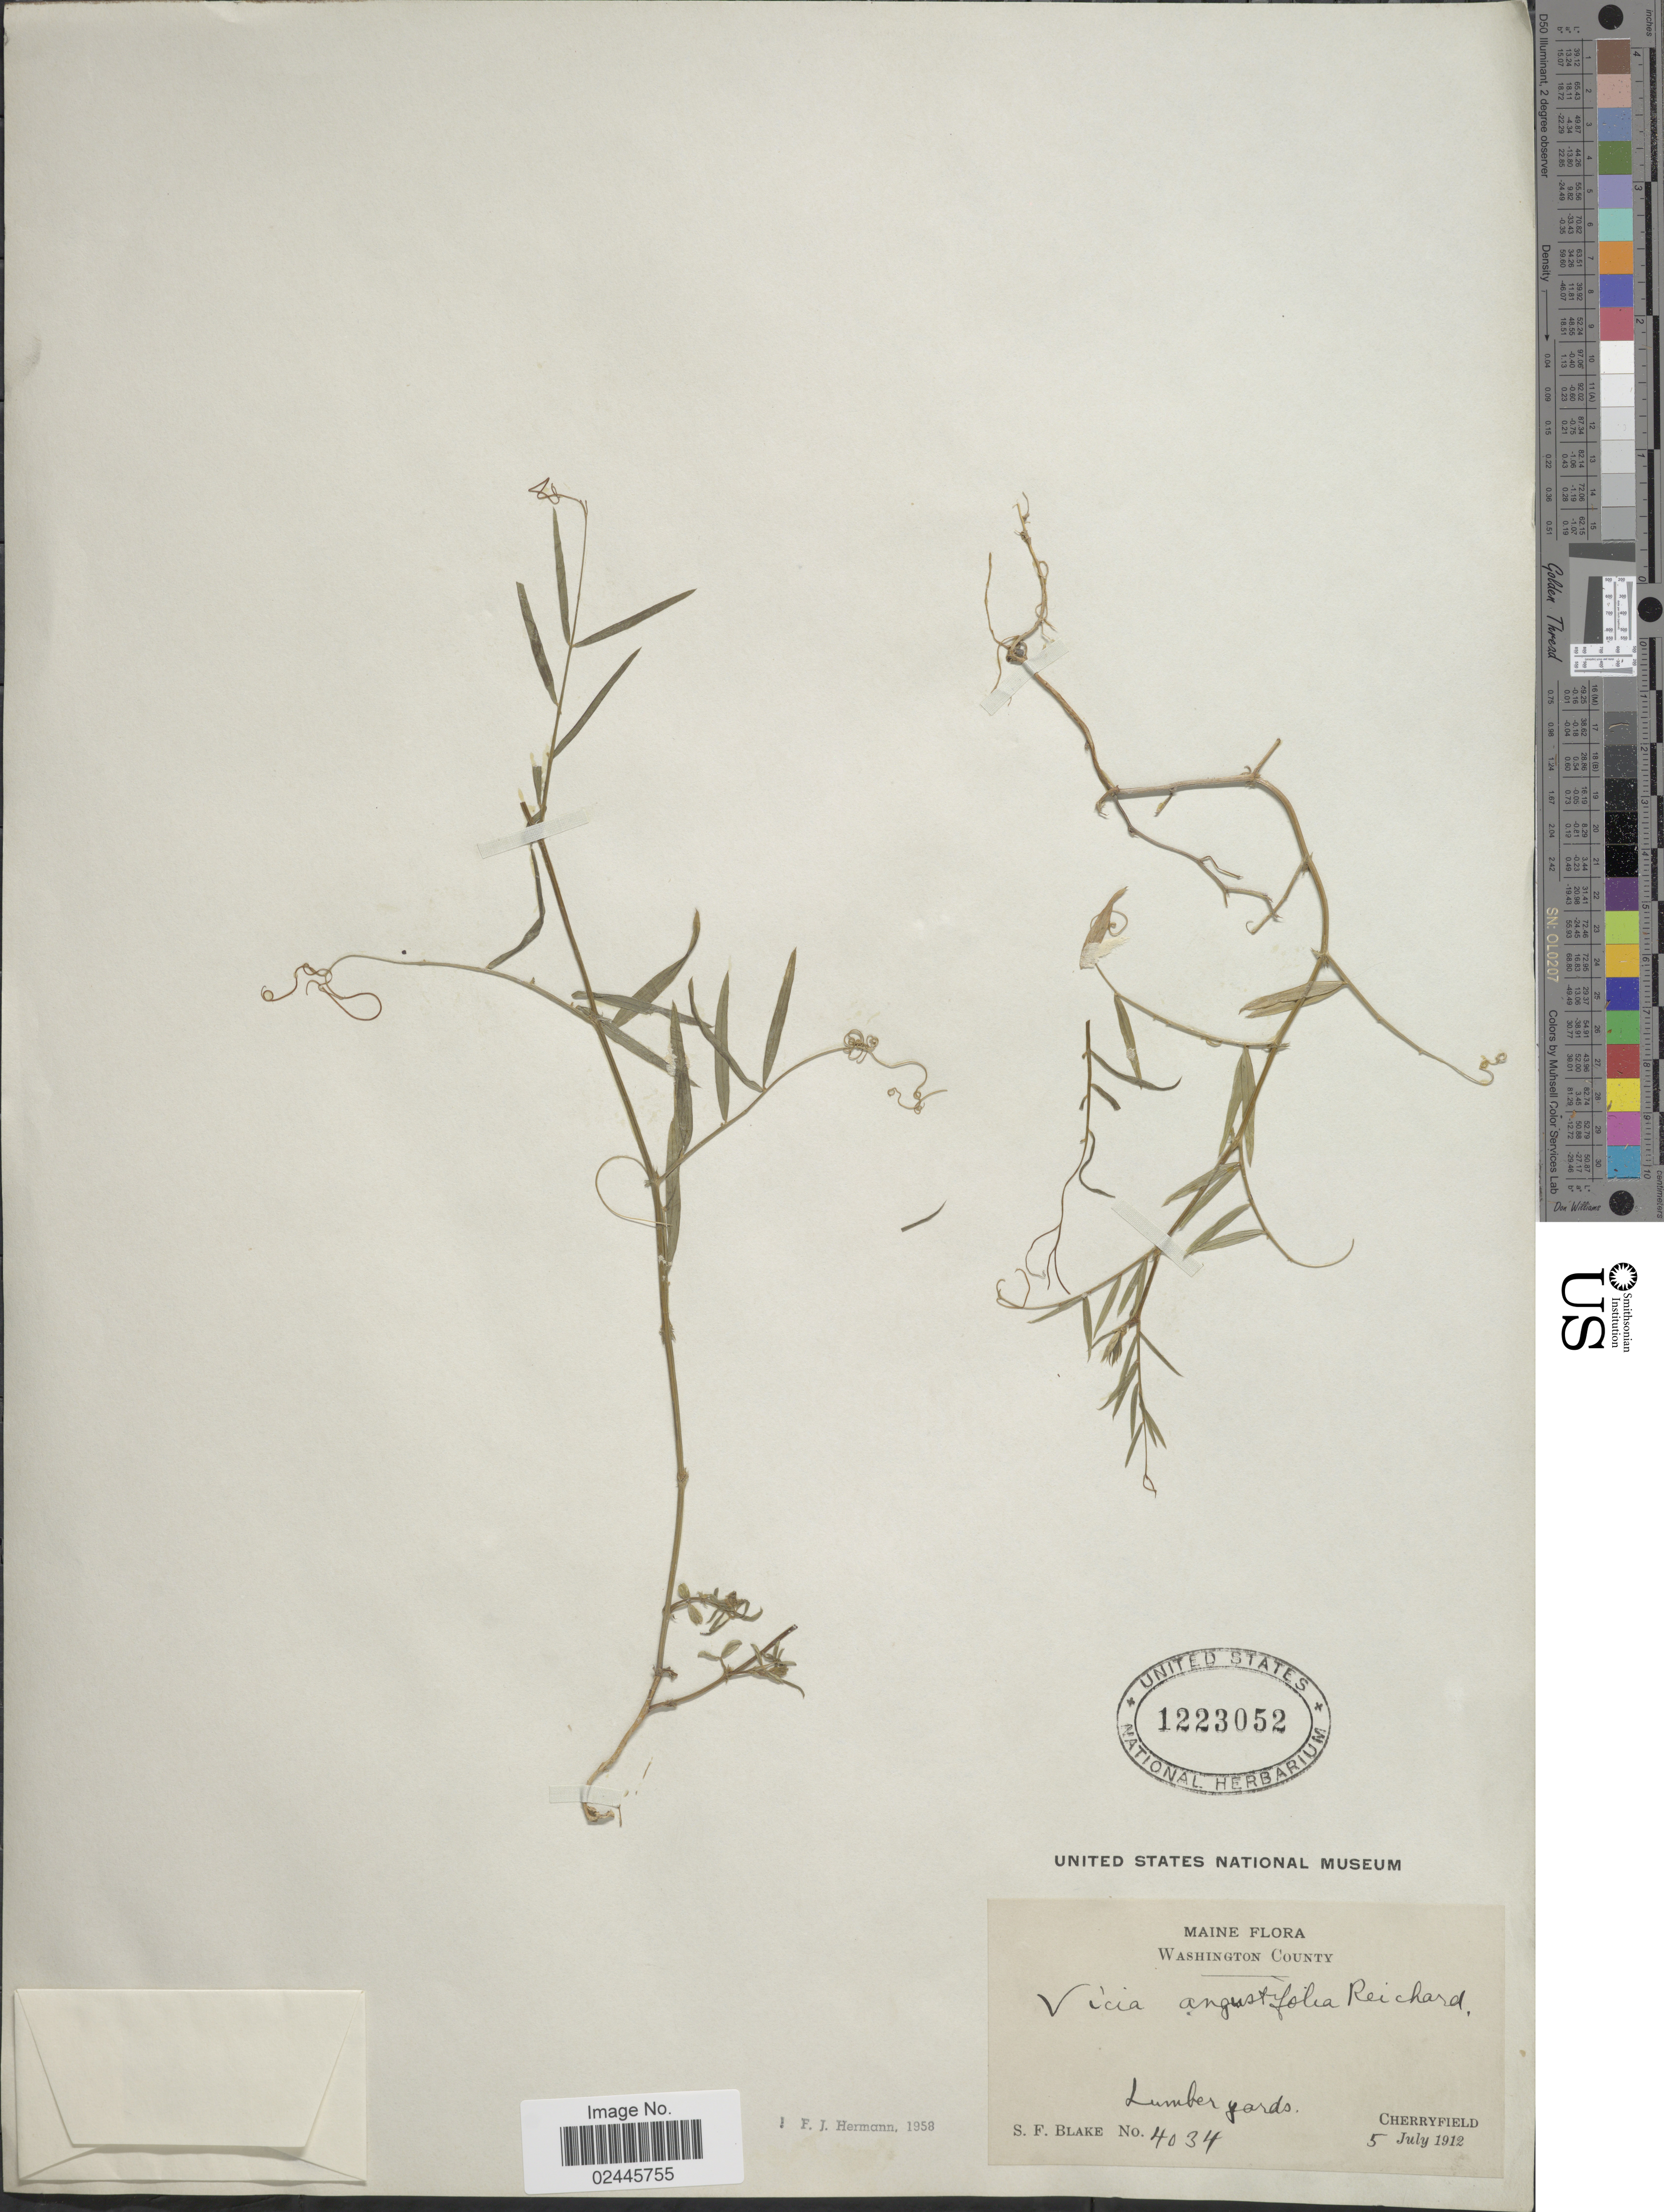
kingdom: Plantae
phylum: Tracheophyta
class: Magnoliopsida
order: Fabales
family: Fabaceae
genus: Vicia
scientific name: Vicia angustifolia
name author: L.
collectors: S. Blake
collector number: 4034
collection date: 1912-07-05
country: United States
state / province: Maine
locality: Washington County. Cherryfield. Lumber yards.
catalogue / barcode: US 1223052